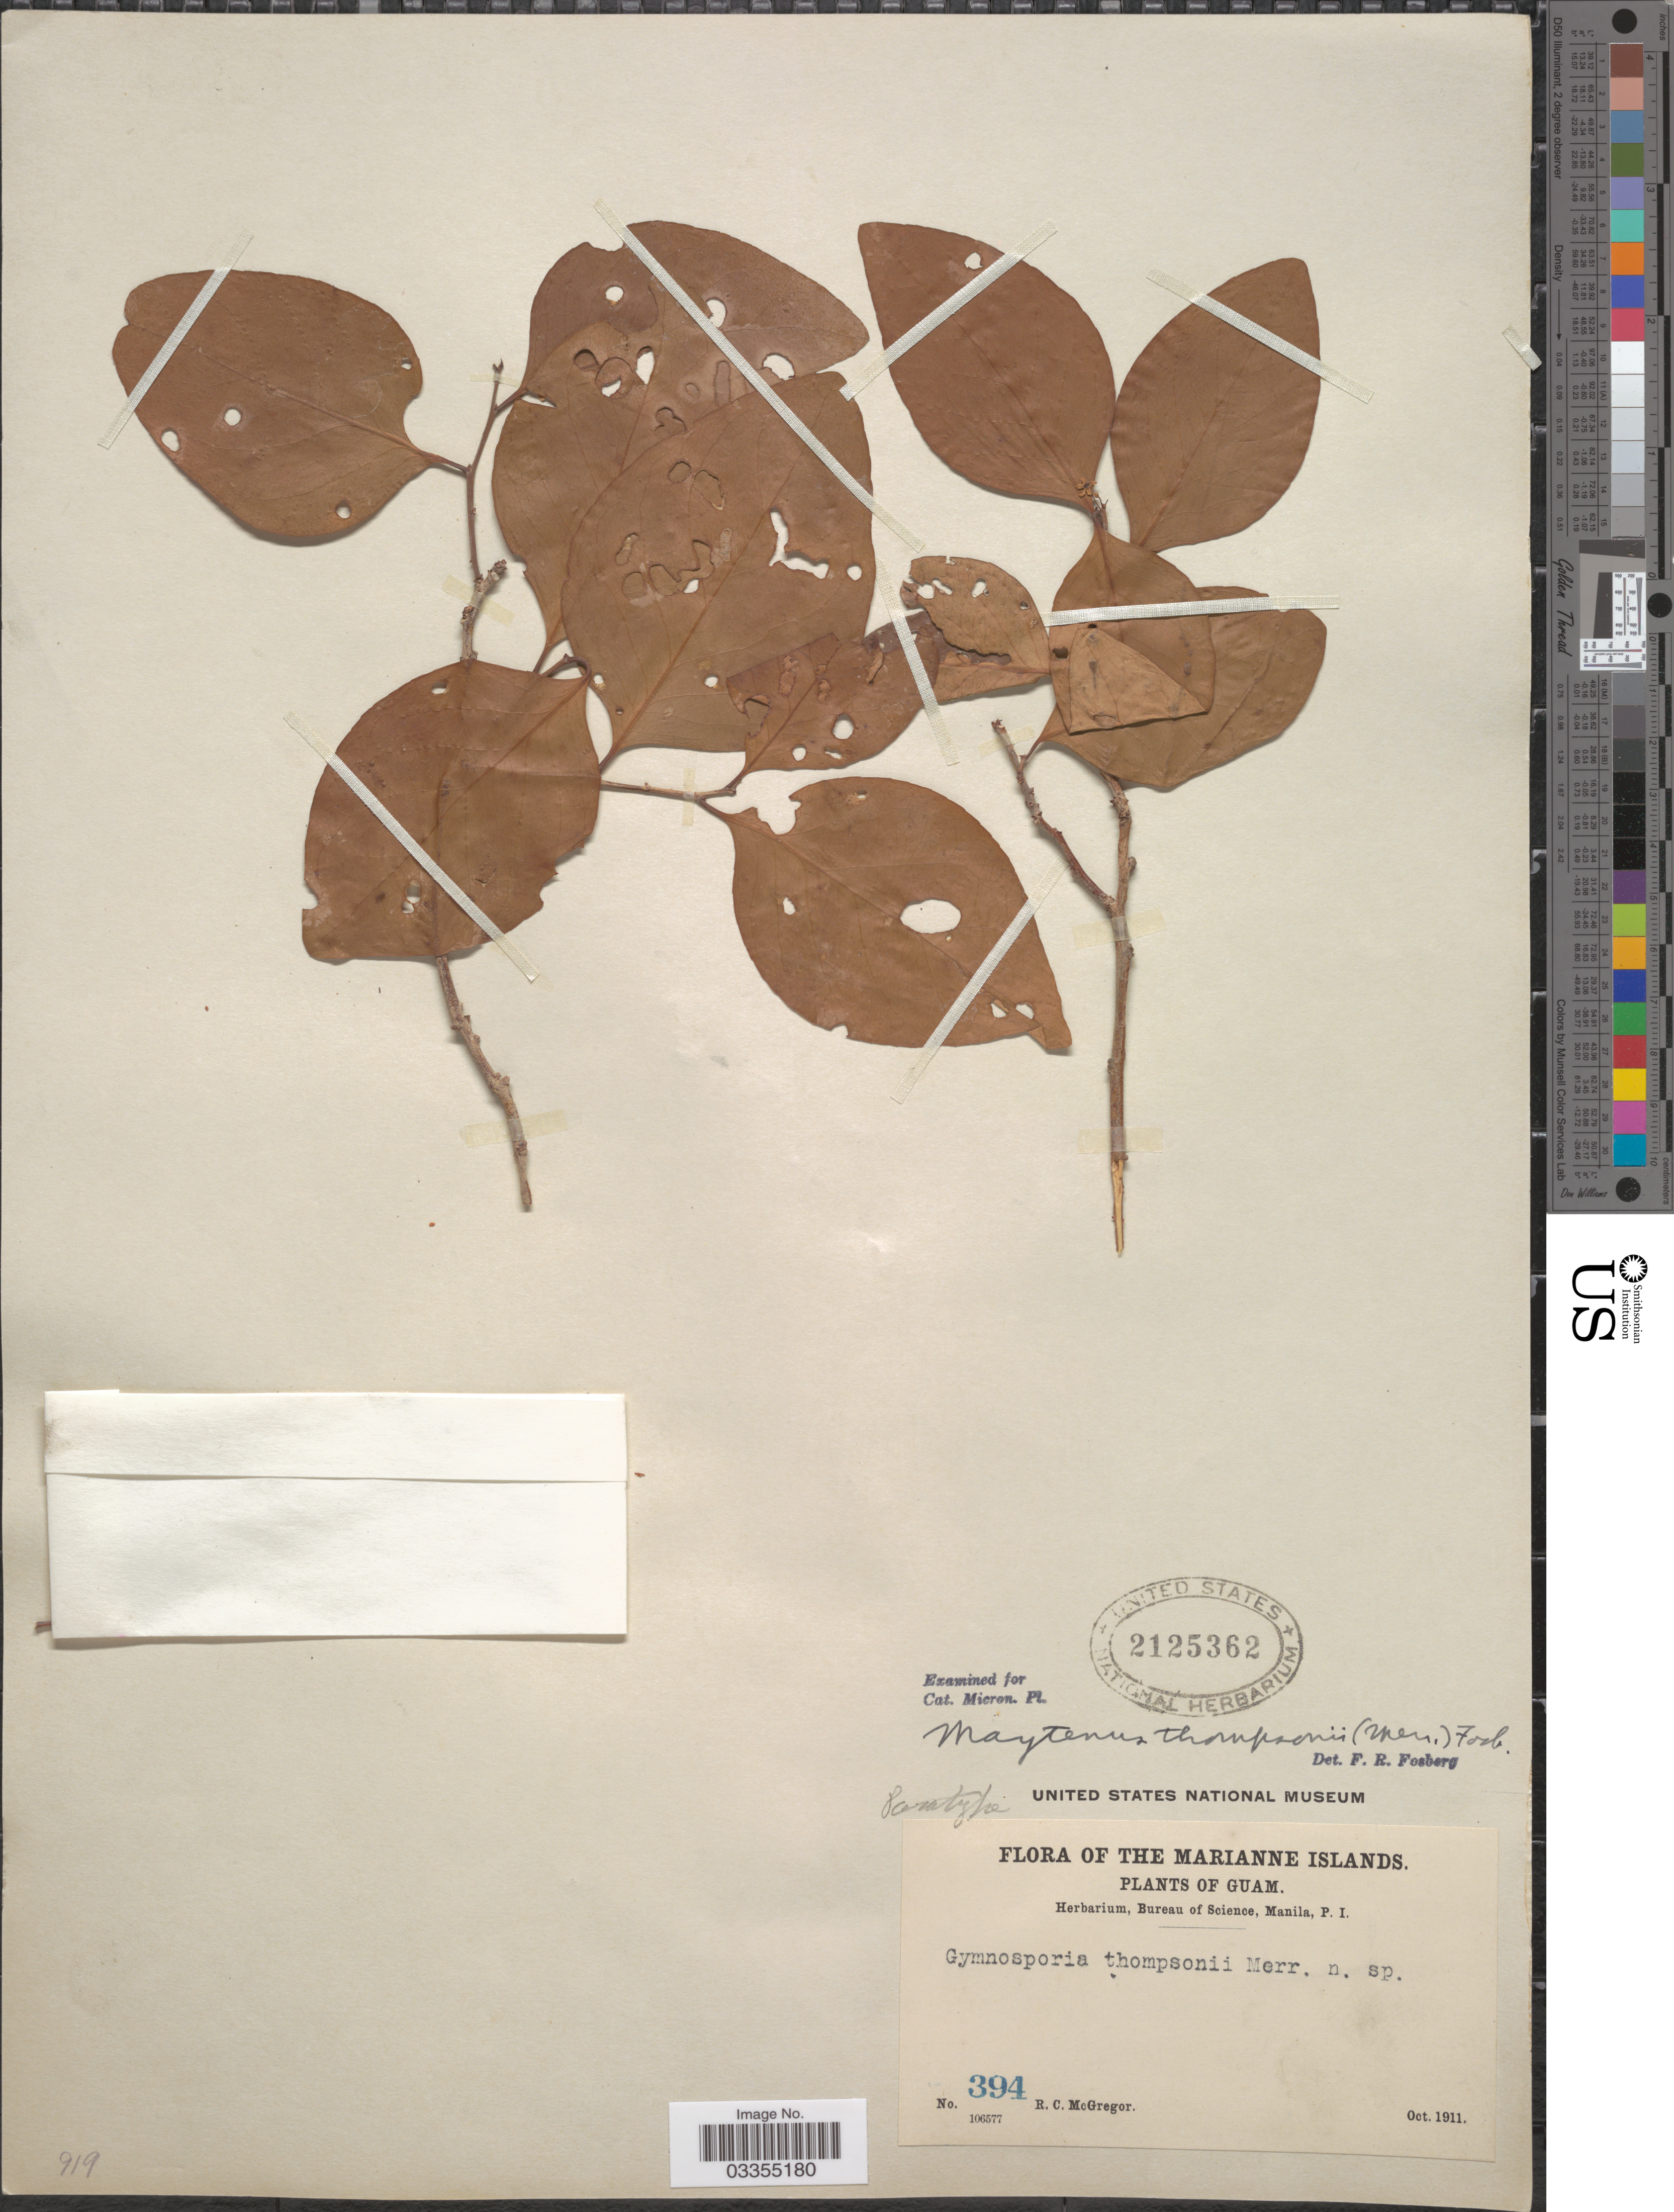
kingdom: Plantae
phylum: Tracheophyta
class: Magnoliopsida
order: Celastrales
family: Celastraceae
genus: Gymnosporia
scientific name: Gymnosporia thompsonii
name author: Merr.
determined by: Wagner, W. L., (BOT), Smithsonian Institution - National Museum of Natural History (UNITED STATES)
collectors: R. C. McGregor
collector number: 394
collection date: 1911-10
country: Guam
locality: The Marianne Islands.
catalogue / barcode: US 2125362